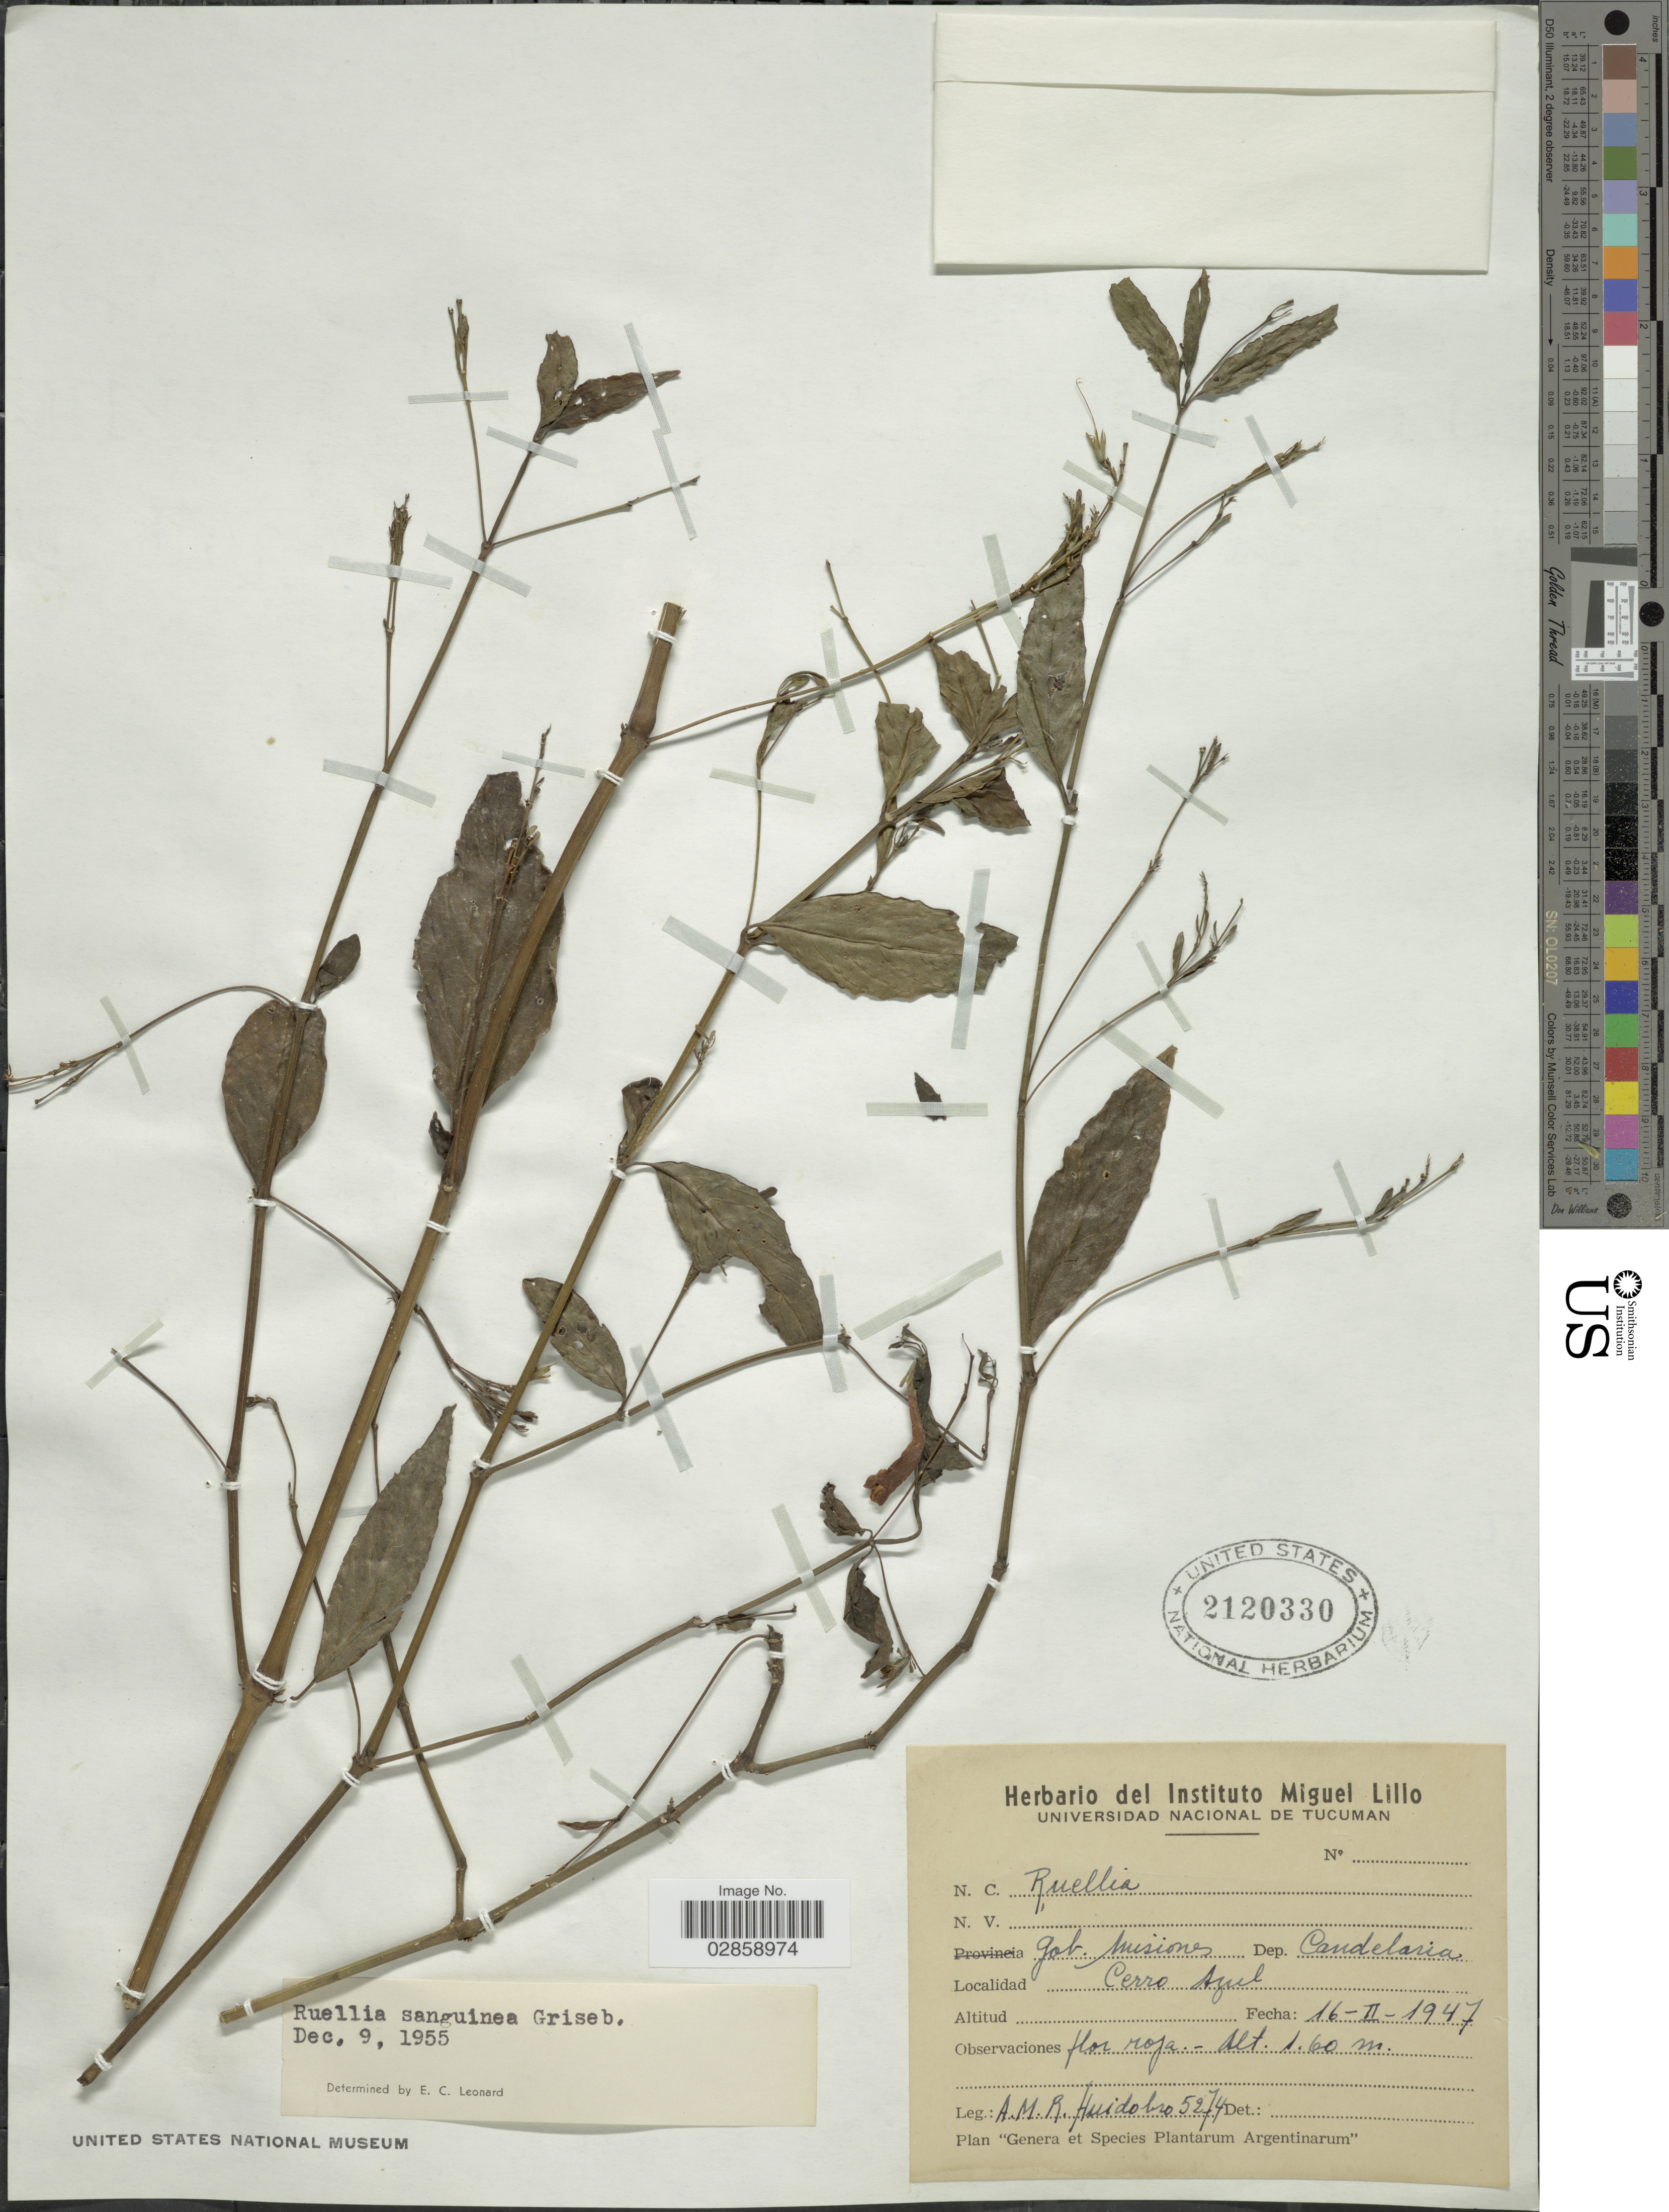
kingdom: Plantae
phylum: Tracheophyta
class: Magnoliopsida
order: Lamiales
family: Acanthaceae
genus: Ruellia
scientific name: Ruellia angustiflora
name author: (Nees) Lindau ex Rambo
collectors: A. M. R. Huidobro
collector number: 5274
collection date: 1947-02-16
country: Argentina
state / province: Misiones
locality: Gob. Misiones. Dep. Candelaria. Cerro Azul.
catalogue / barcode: US 2120330